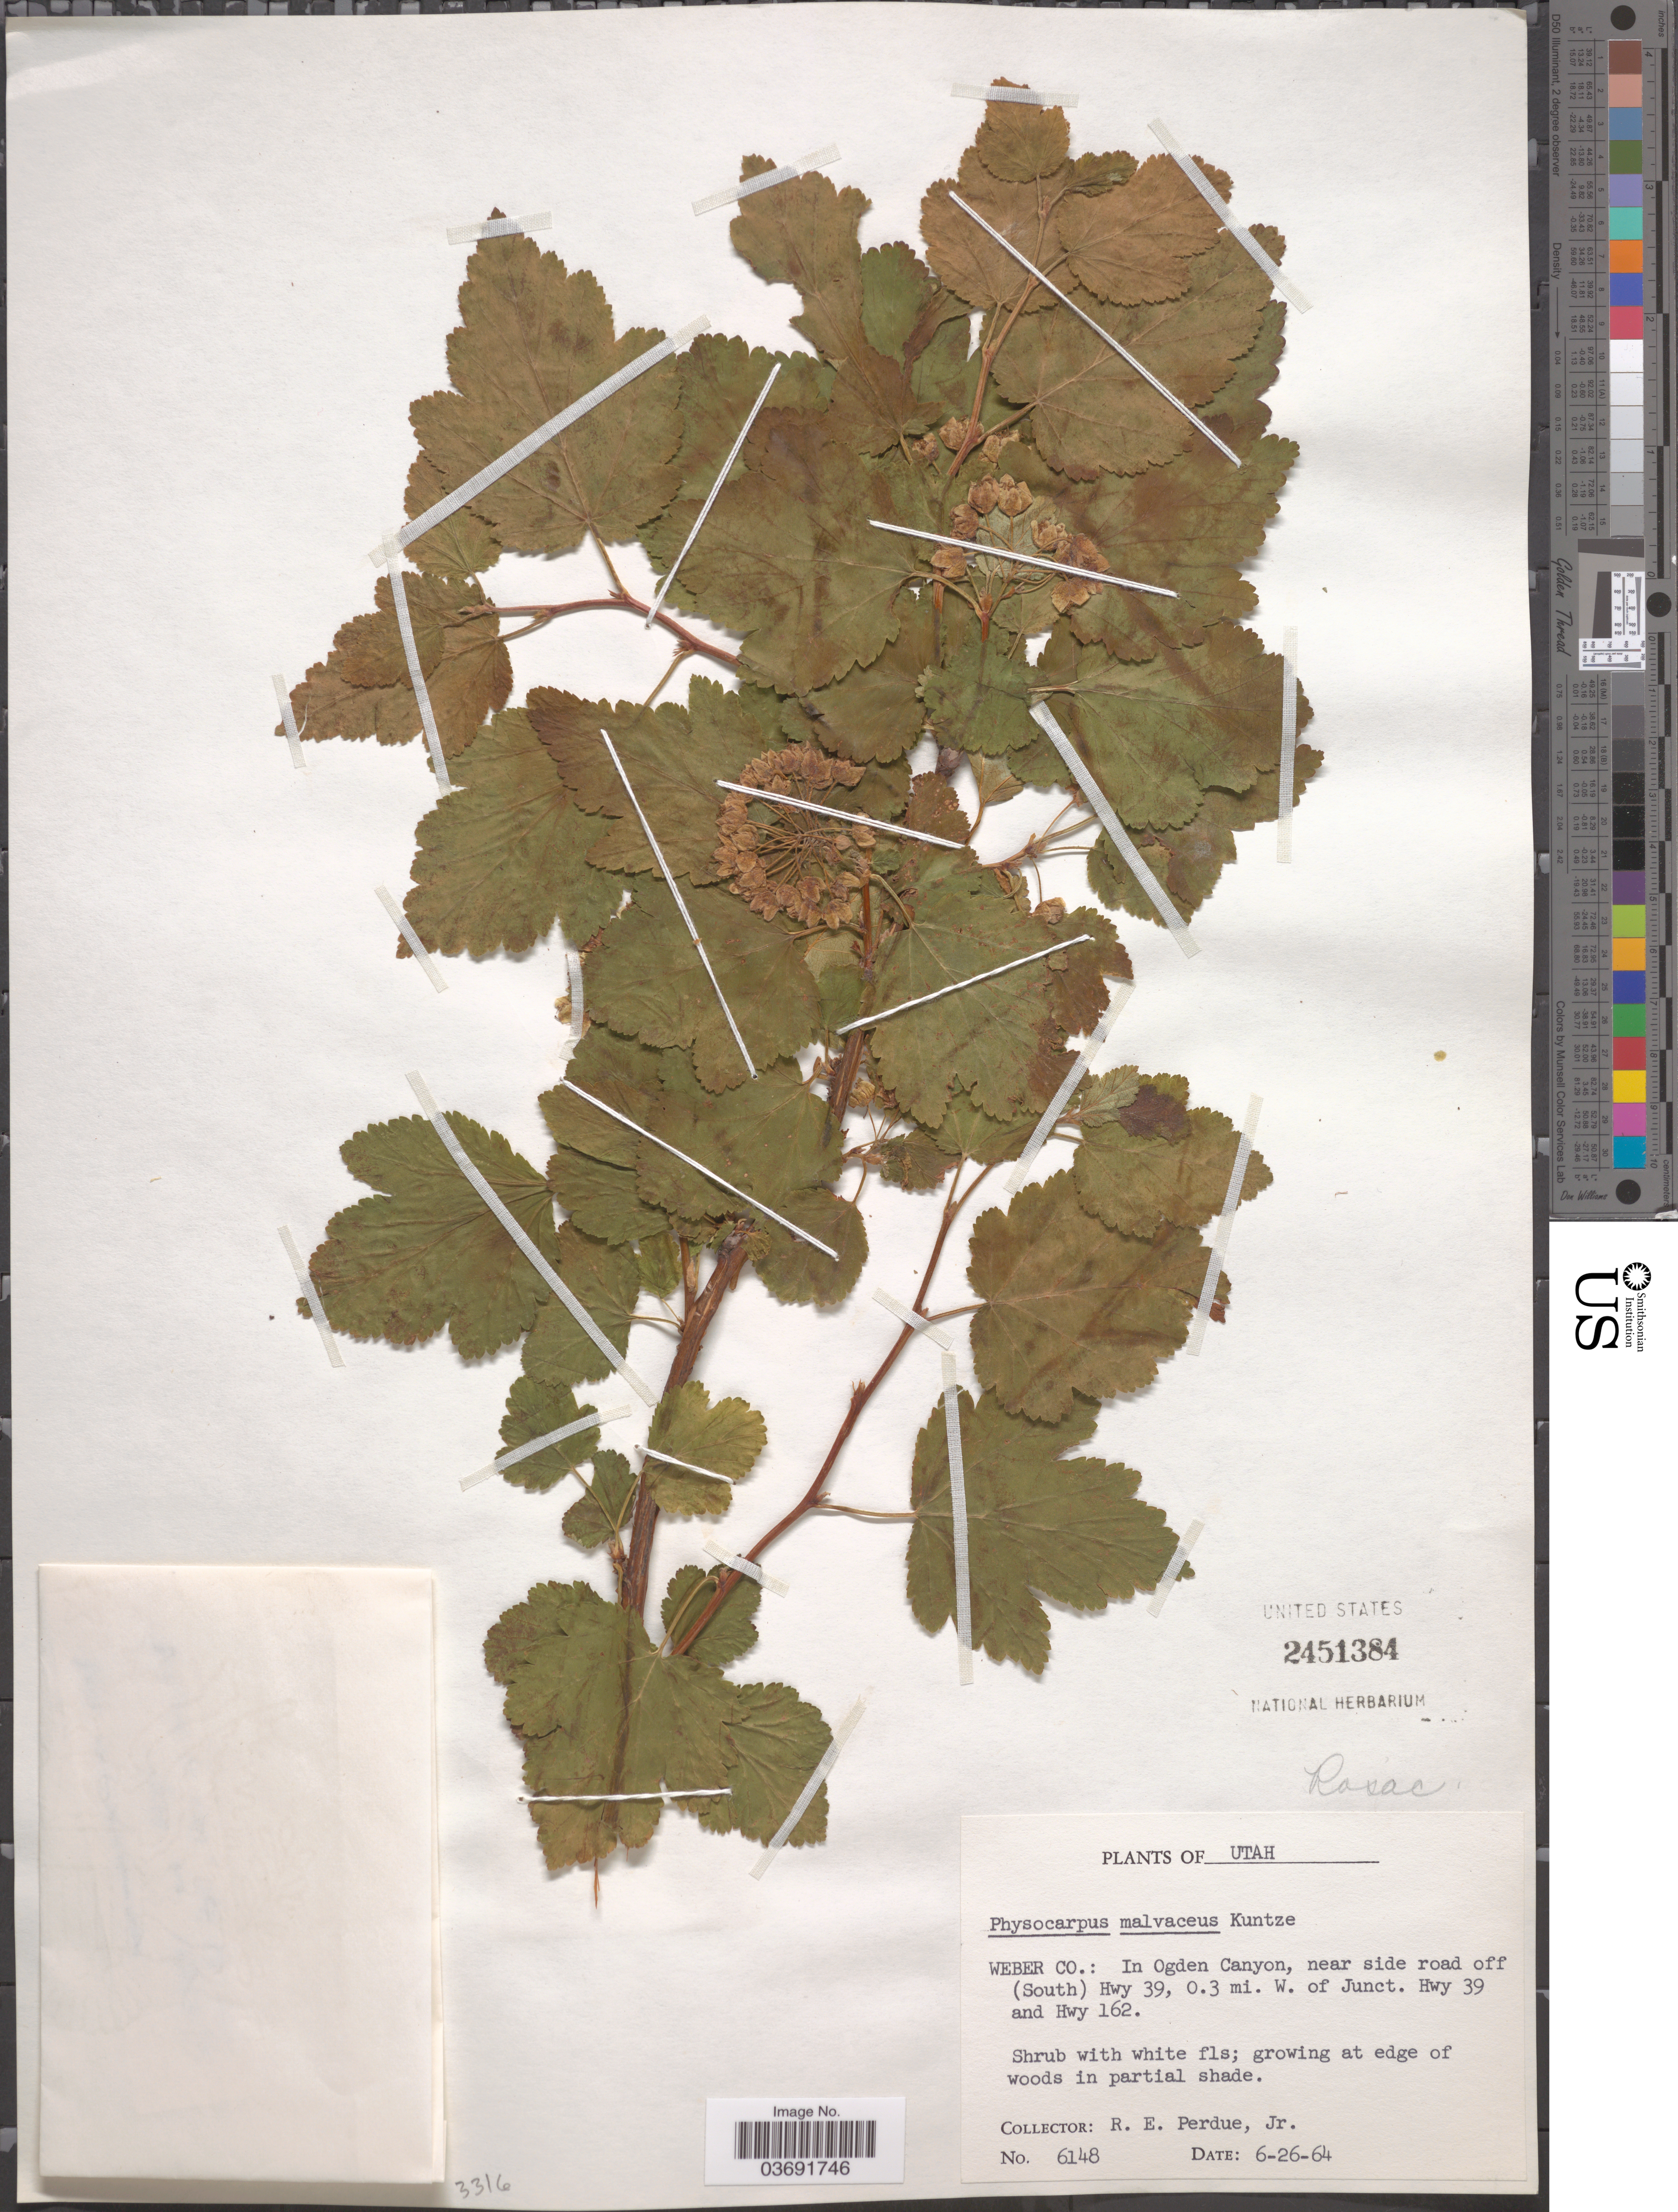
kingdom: Plantae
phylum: Tracheophyta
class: Magnoliopsida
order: Rosales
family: Rosaceae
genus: Physocarpus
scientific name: Physocarpus malvaceus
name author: (Greene) Kuntze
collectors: R. E. Perdue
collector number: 6148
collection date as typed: Transcribed d/m/y: 26/6/64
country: United States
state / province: Utah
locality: Weber Co.: In Ogden Canyon, near side road off (South) hwy 39, 0.3 mi. W. of Junct. Hwy 39 and Hwy 162.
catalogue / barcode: US 2451384